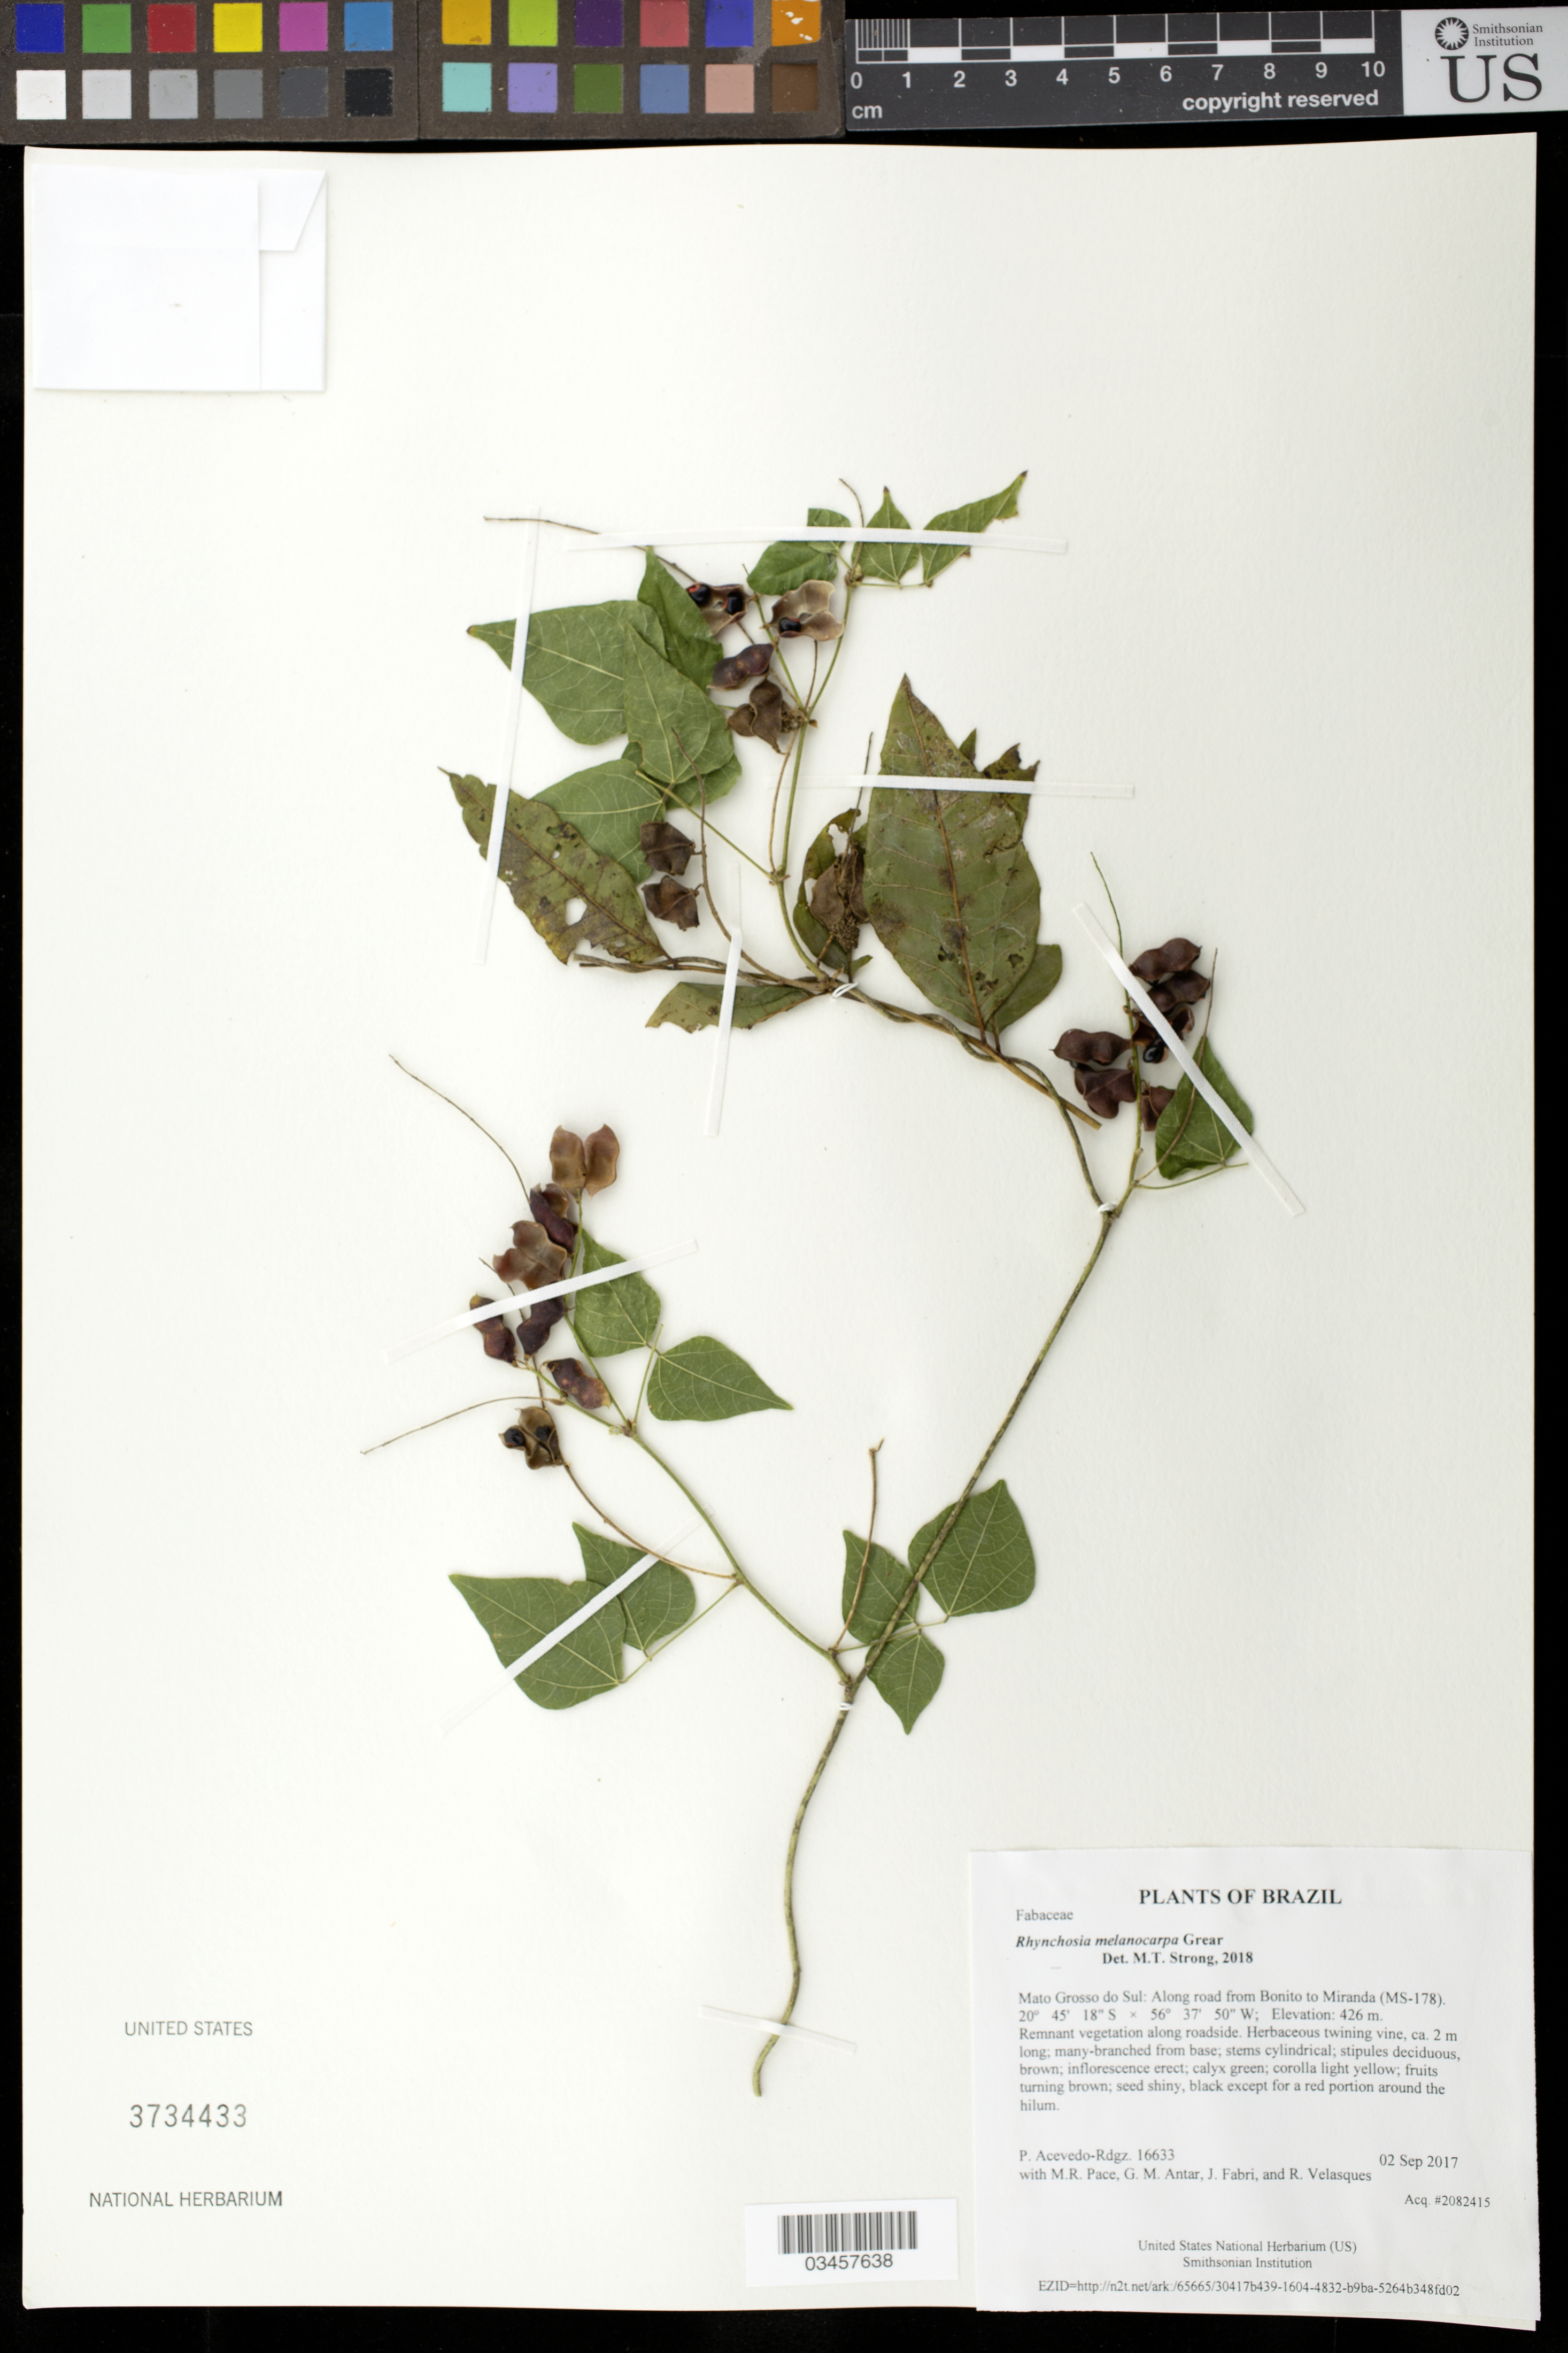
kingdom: Plantae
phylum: Tracheophyta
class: Magnoliopsida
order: Fabales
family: Fabaceae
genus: Rhynchosia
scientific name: Rhynchosia melanocarpa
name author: Grear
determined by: Strong, Mark T., (BOT), Smithsonian Institution - National Museum of Natural History (UNITED STATES)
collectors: P. Acevedo-Rodr., M. R. Pace, G. M. Antar, J. Fabri & R. Velasques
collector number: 16633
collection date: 2017-09-02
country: Brazil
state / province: Mato Grosso do Sul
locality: Along road from Bonito to Miranda (MS-178)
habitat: Remnant vegetation along roadside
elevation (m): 426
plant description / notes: US, NY, MO, K, RB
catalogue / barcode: US 3734433